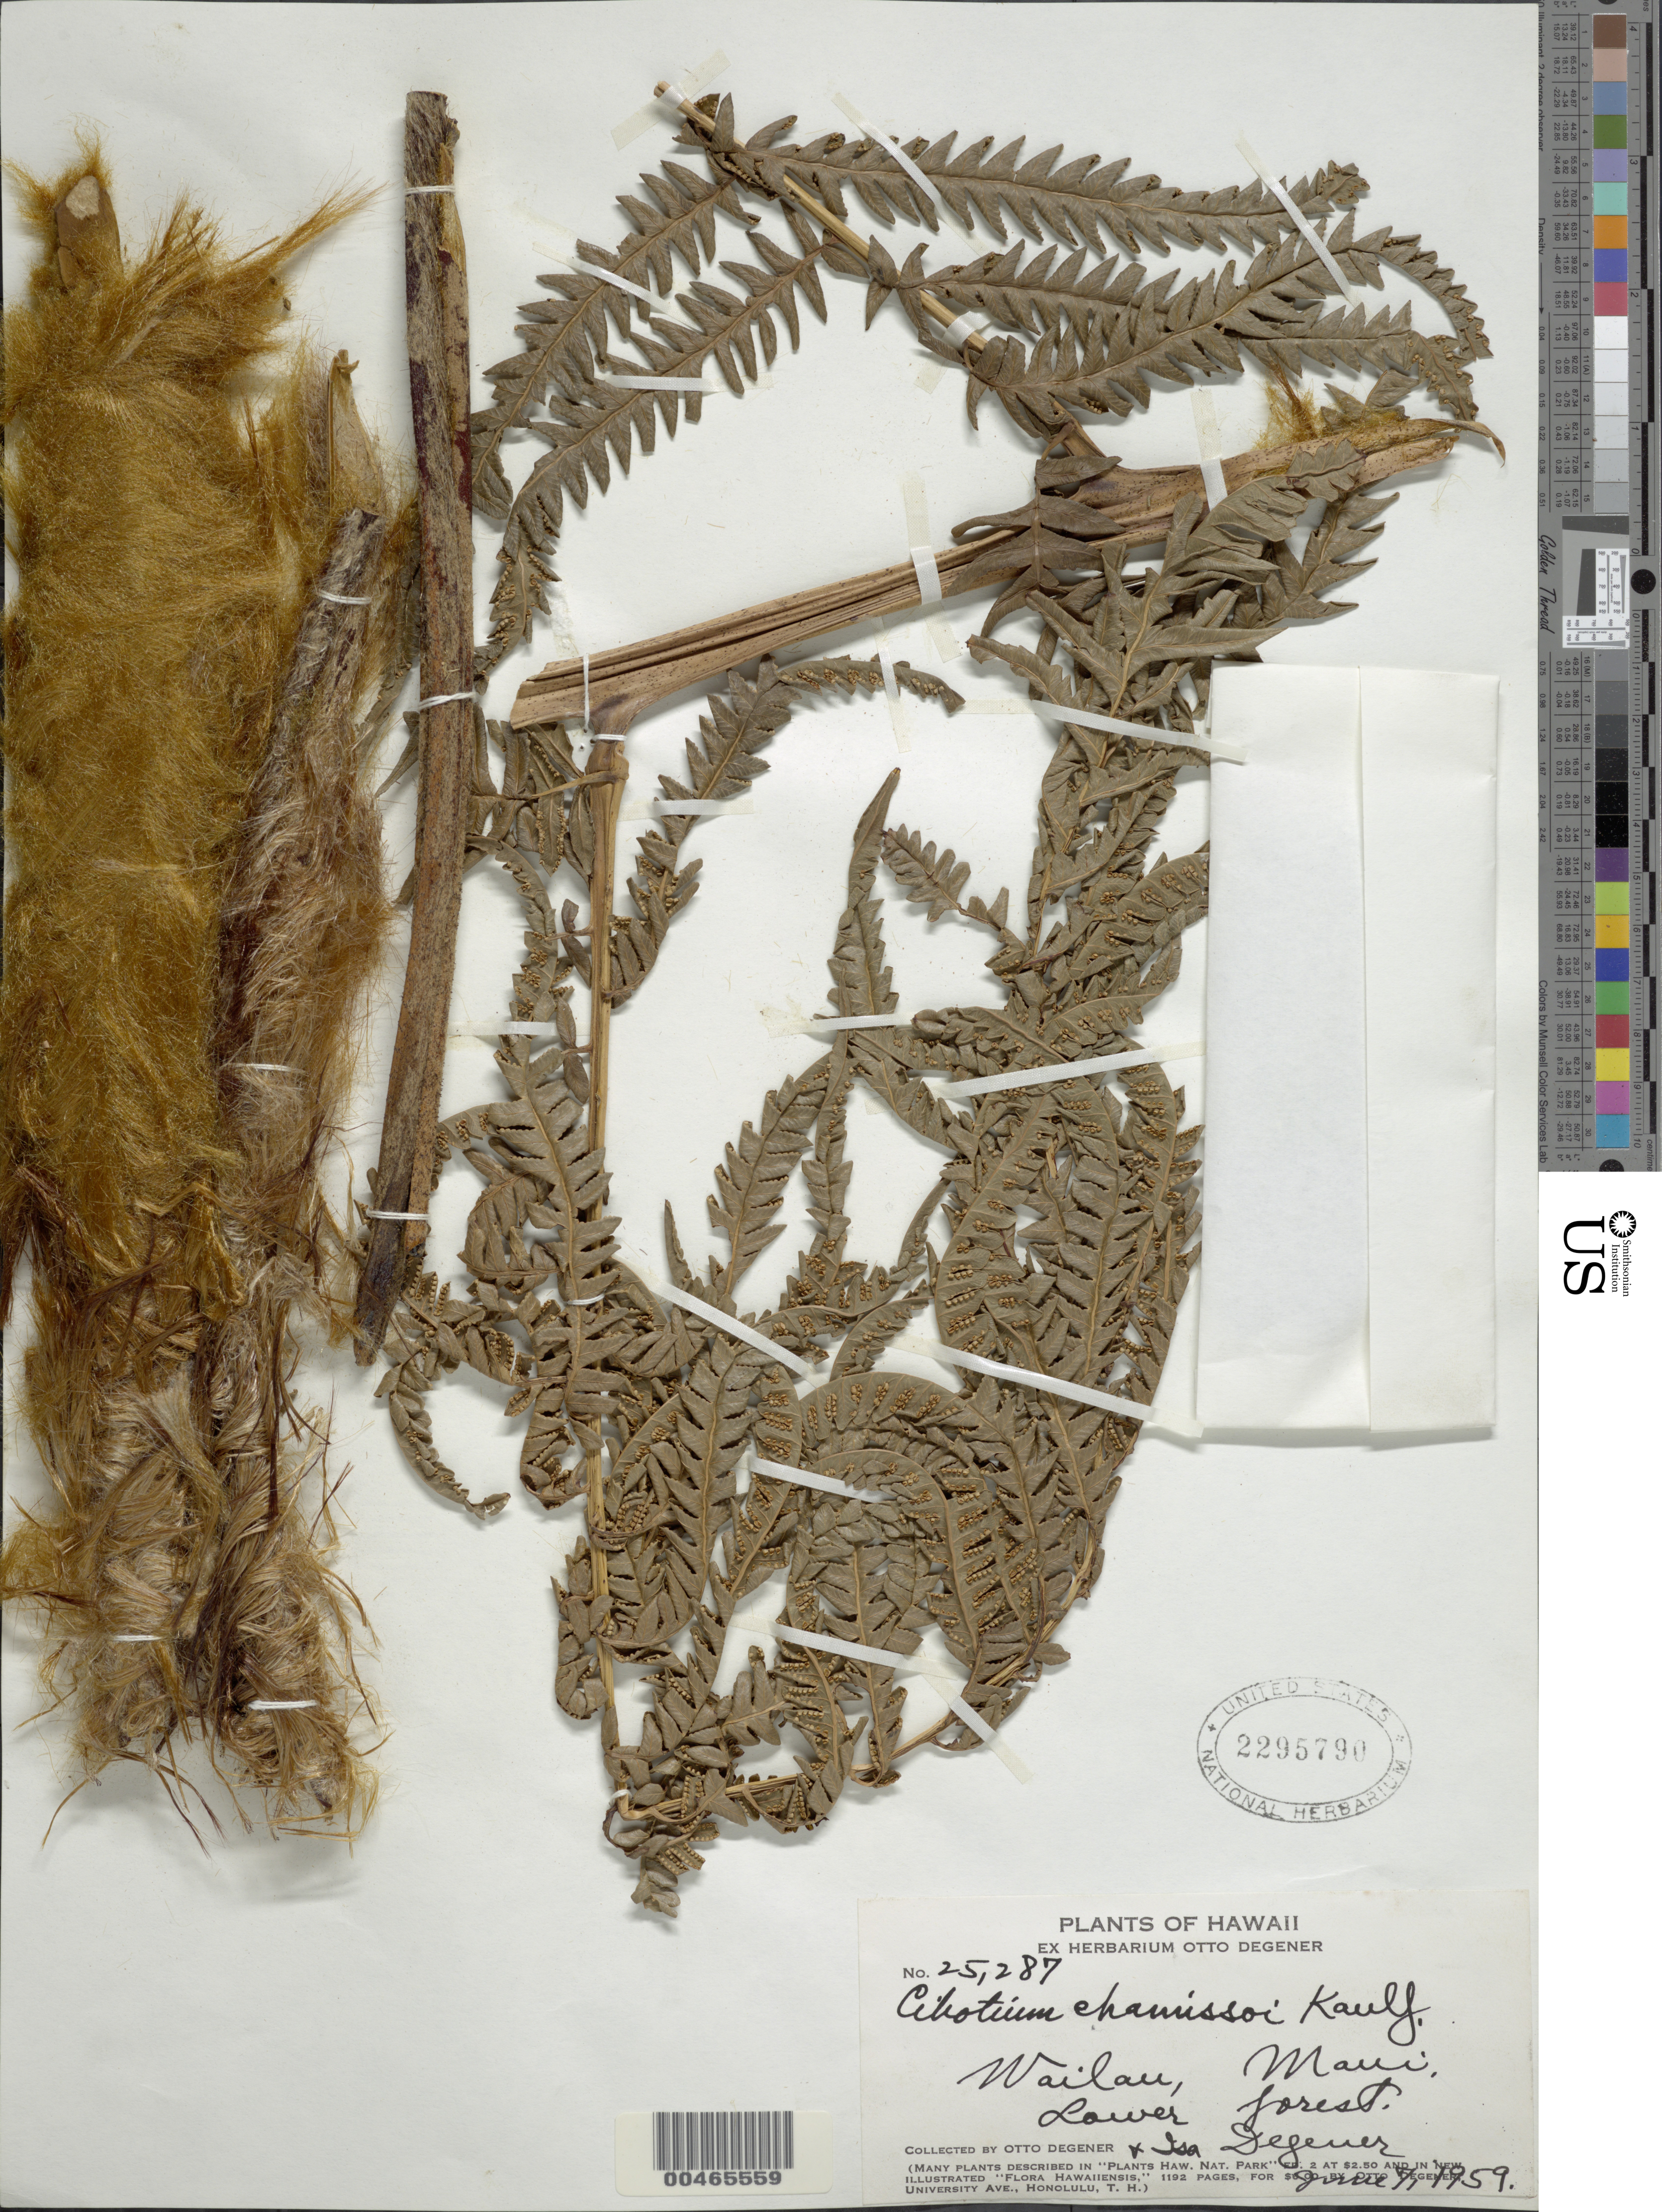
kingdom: Plantae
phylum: Tracheophyta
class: Polypodiopsida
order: Cyatheales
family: Cibotiaceae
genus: Cibotium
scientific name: Cibotium menziesii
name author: Hook.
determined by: Palmer, D. D.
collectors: O. Degener & I. Degener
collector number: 25287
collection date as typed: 7 Jun 1959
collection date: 1959-06-07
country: United States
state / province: Hawaii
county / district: Kauai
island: Kaua'i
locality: Wailau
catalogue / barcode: US 2295790